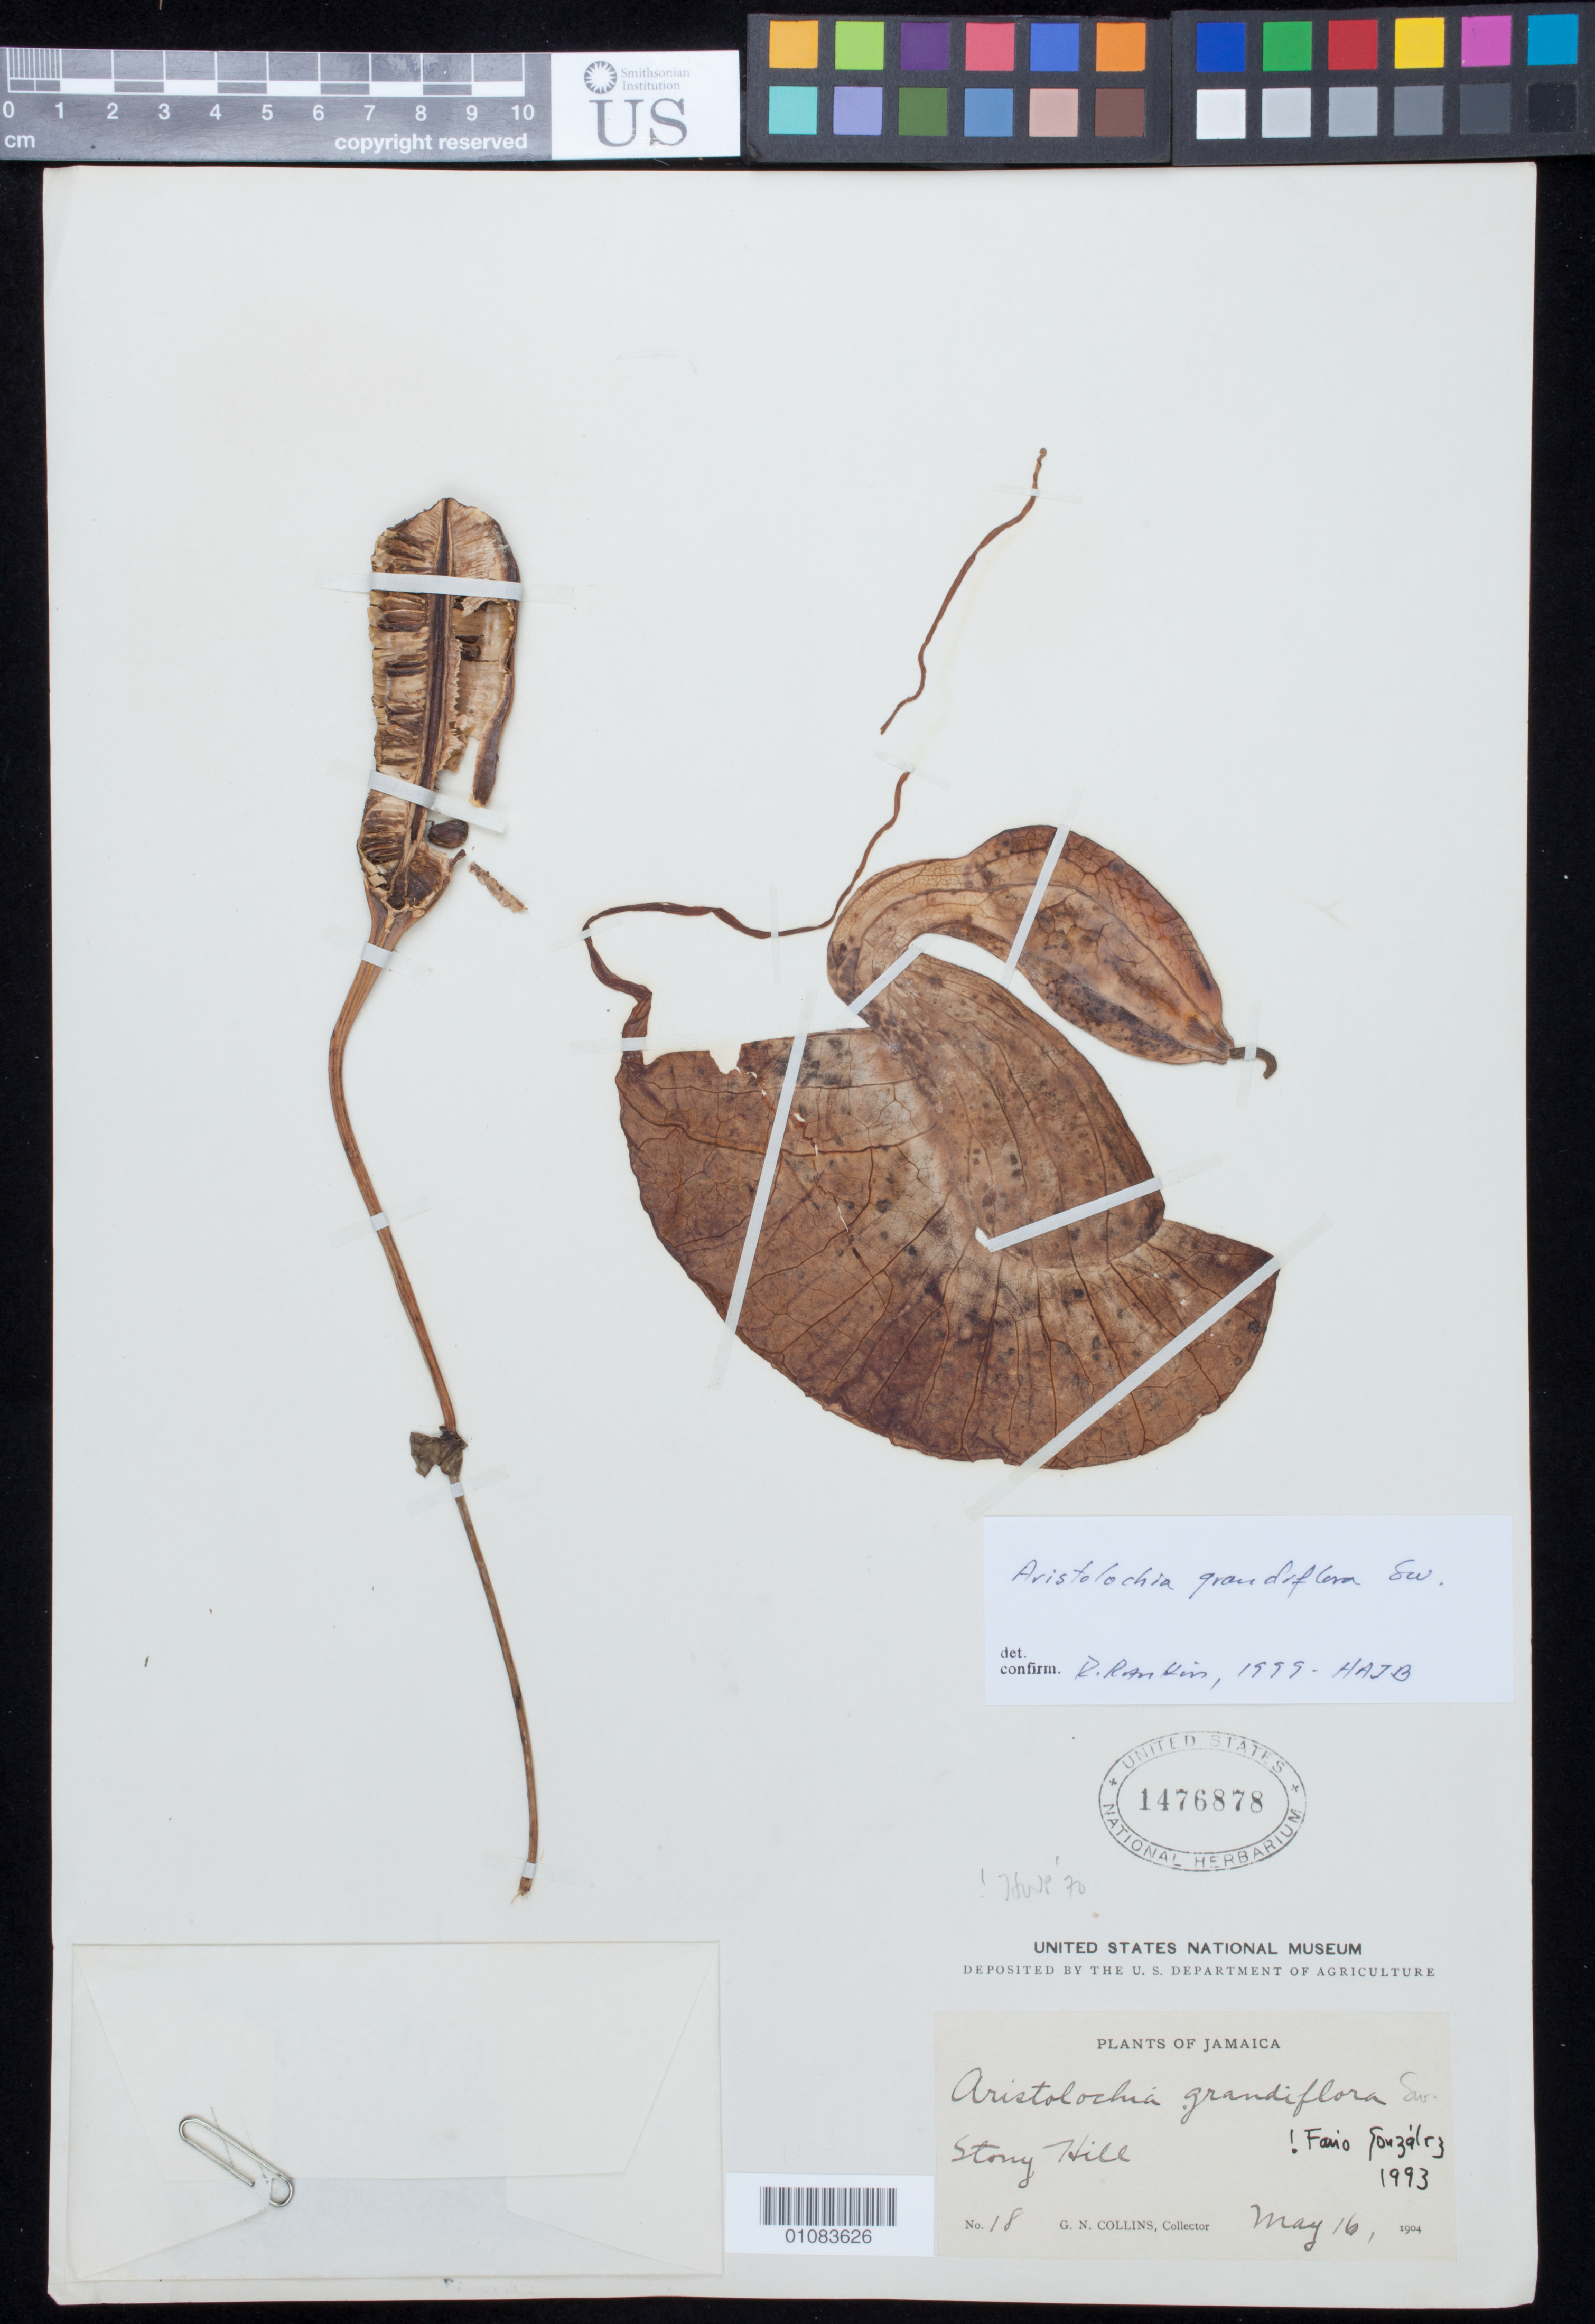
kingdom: Plantae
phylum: Tracheophyta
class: Magnoliopsida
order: Piperales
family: Aristolochiaceae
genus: Aristolochia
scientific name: Aristolochia grandiflora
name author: Sw.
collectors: G. Collins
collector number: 18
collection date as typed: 16 May 1904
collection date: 1904-05-16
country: Jamaica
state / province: Saint Andrew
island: Jamaica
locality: Stony Hill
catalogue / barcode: US 1476878